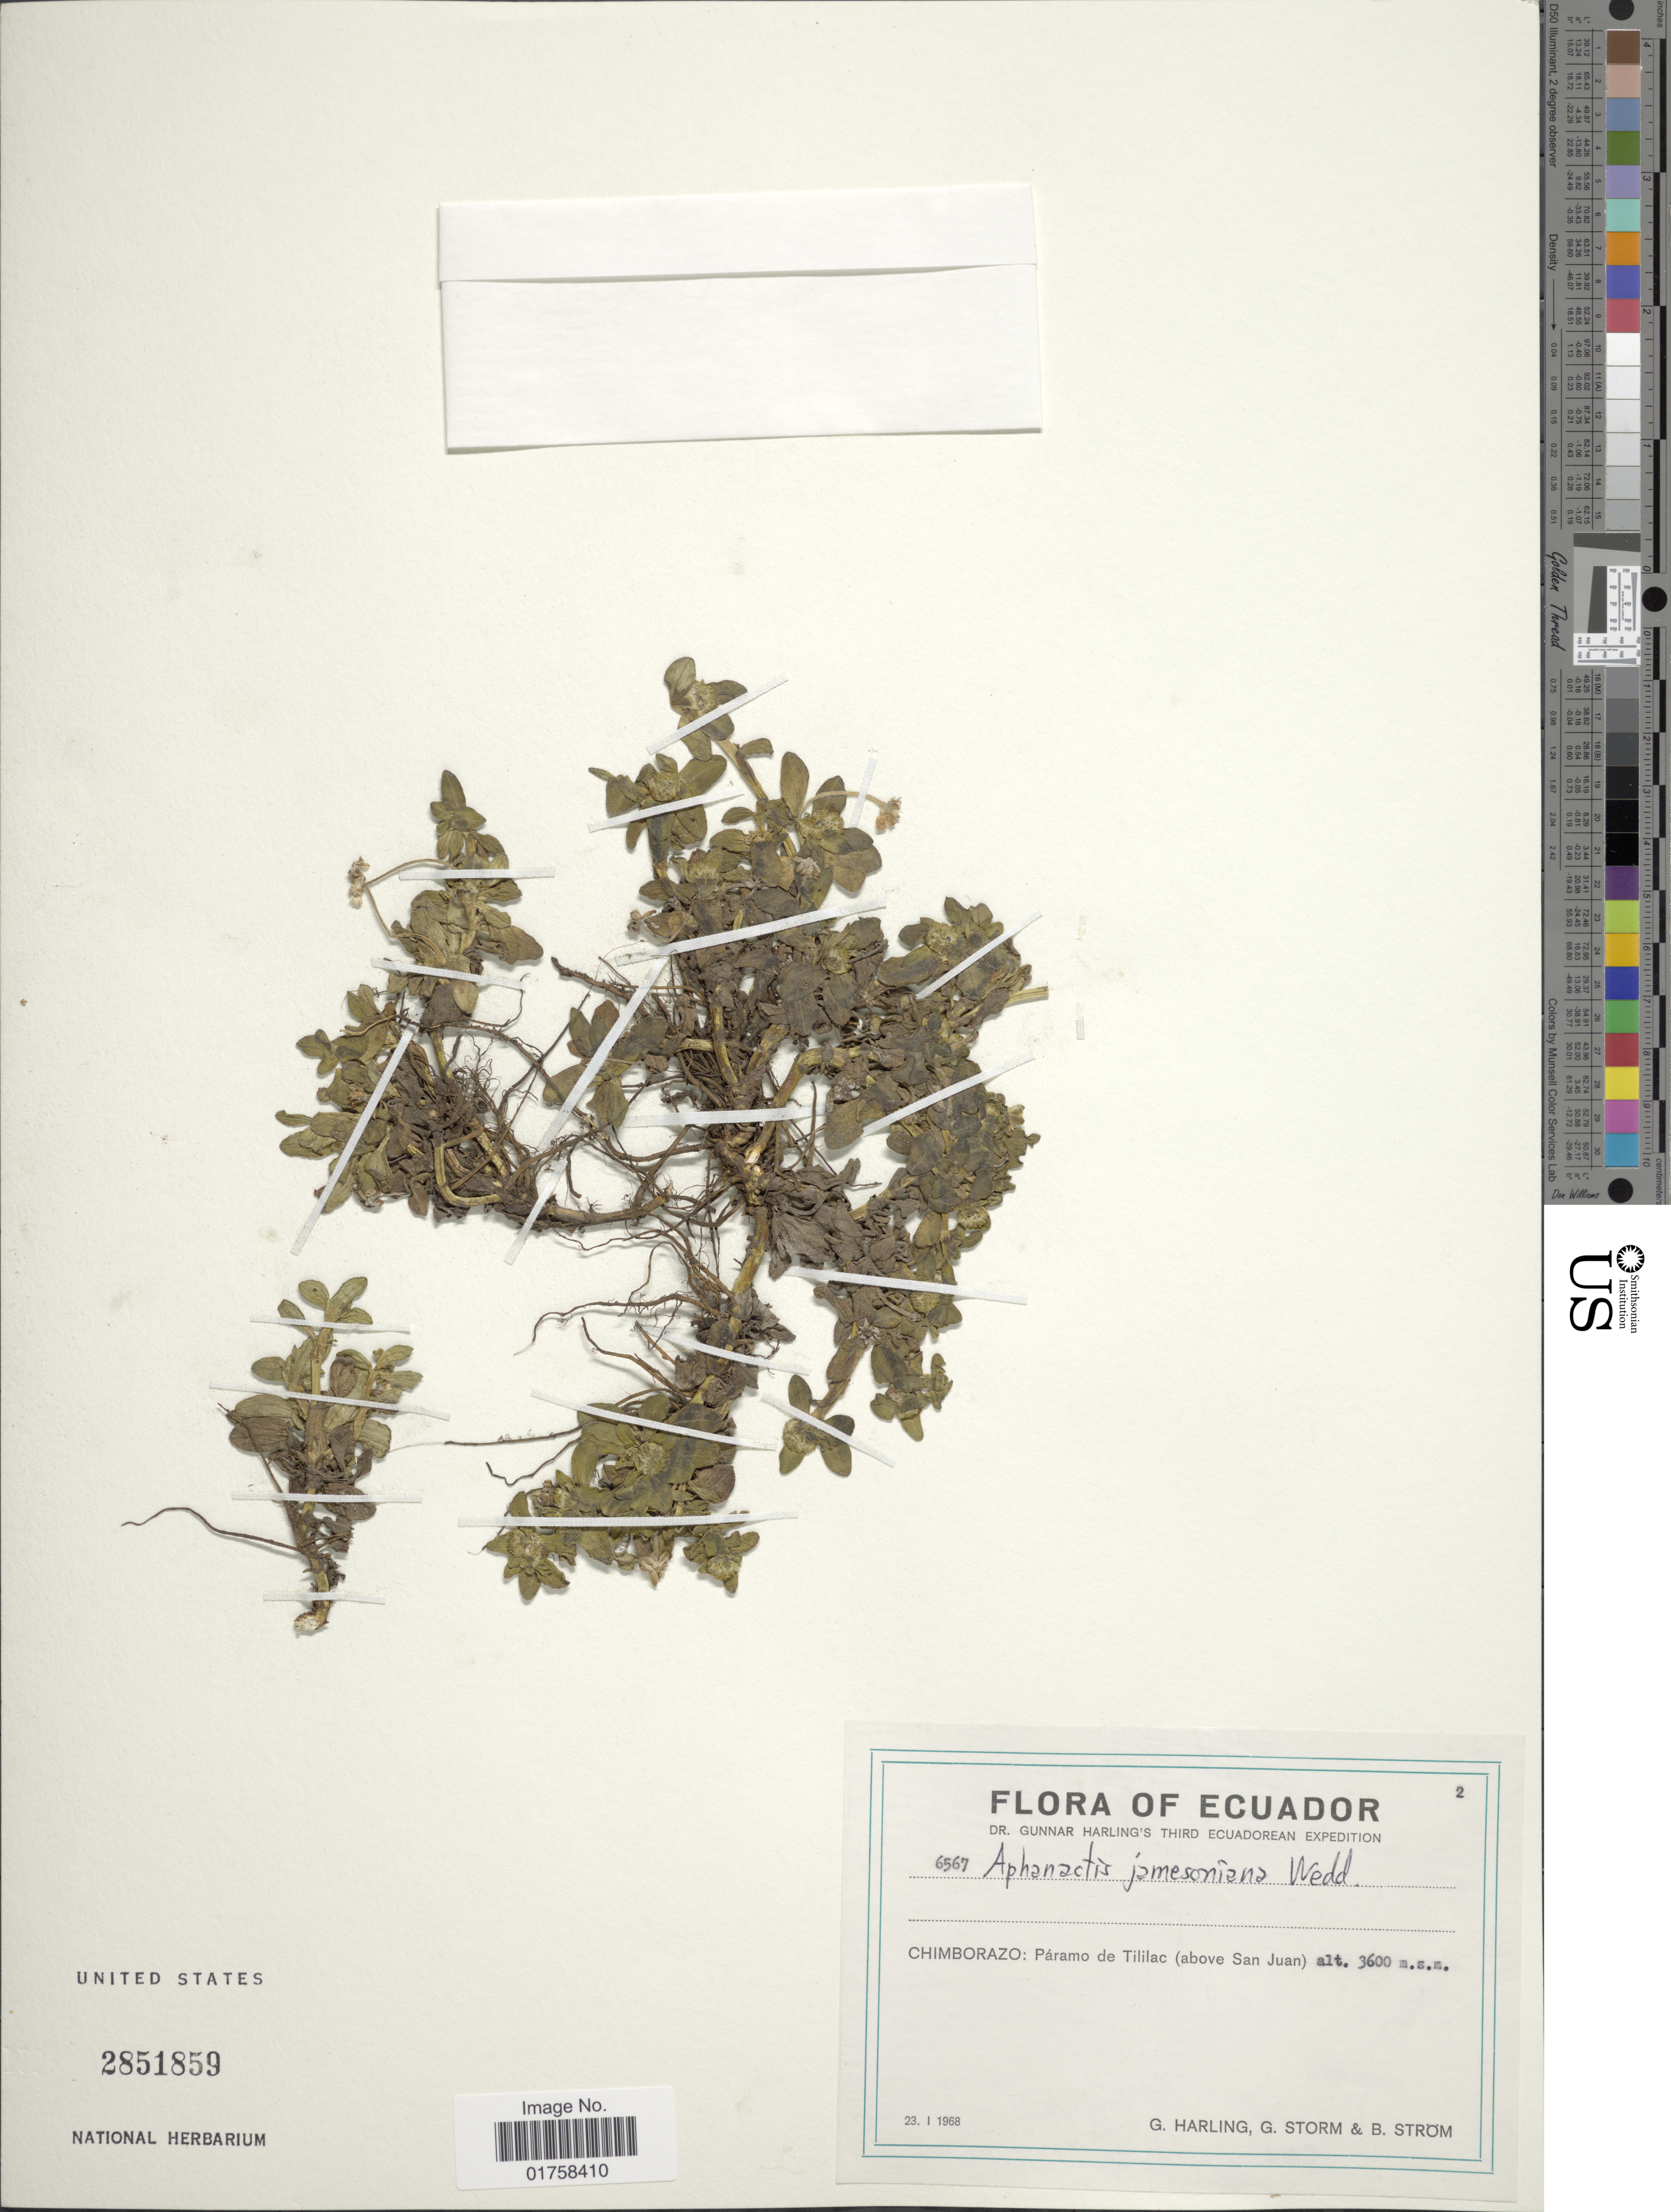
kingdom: Plantae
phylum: Tracheophyta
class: Magnoliopsida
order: Asterales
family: Asteraceae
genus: Aphanactis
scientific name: Aphanactis jamesoniana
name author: Wedd.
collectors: G. Harling, G. Storm & B. Ström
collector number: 6567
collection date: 1968-01-23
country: Ecuador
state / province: Chimborazo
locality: Ecuador. Chimborazo: Paramo de Tililac (above San Juan)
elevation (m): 3600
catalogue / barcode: US 2851859